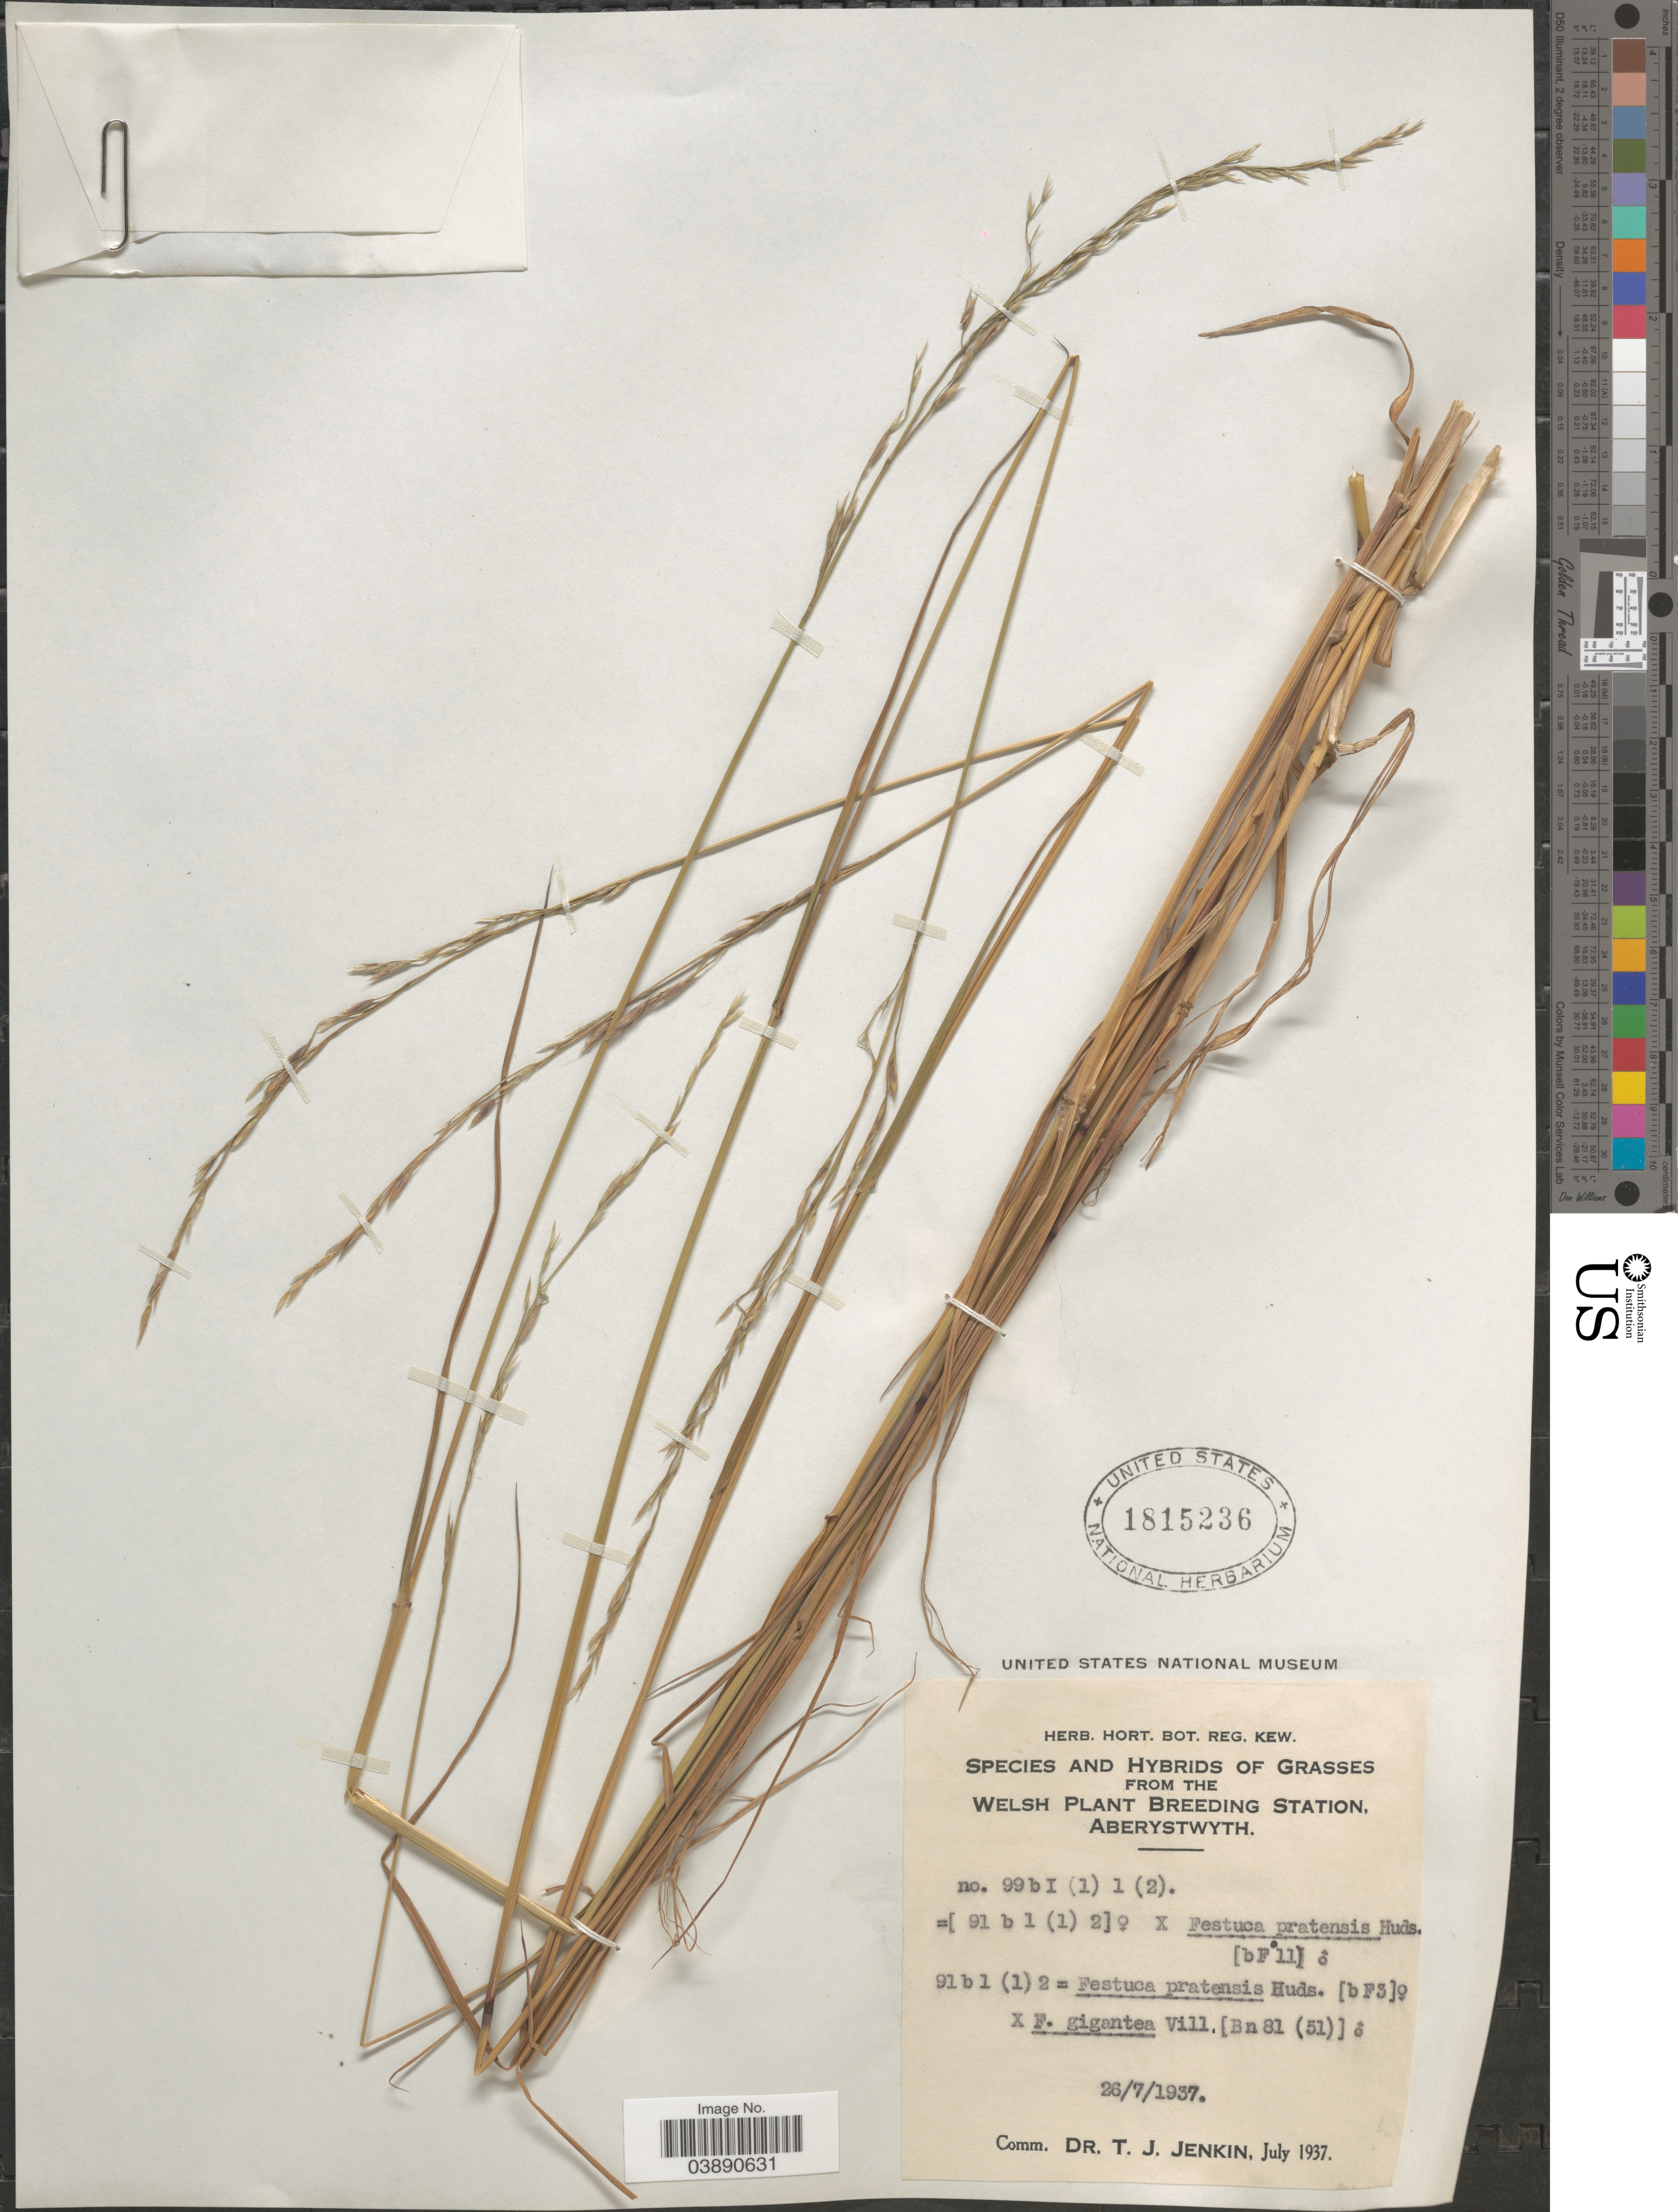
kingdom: Plantae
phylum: Tracheophyta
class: Liliopsida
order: Poales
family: Poaceae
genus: Festuca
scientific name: Festuca sp.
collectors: Ex herb. Hort. Bot. Reg. Kew.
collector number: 99b I (1) 1 (2)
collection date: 1937-07-26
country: United Kingdom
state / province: Wales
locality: Welsh Plant Breeding Station, Aberystwyth.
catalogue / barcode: US 1815236